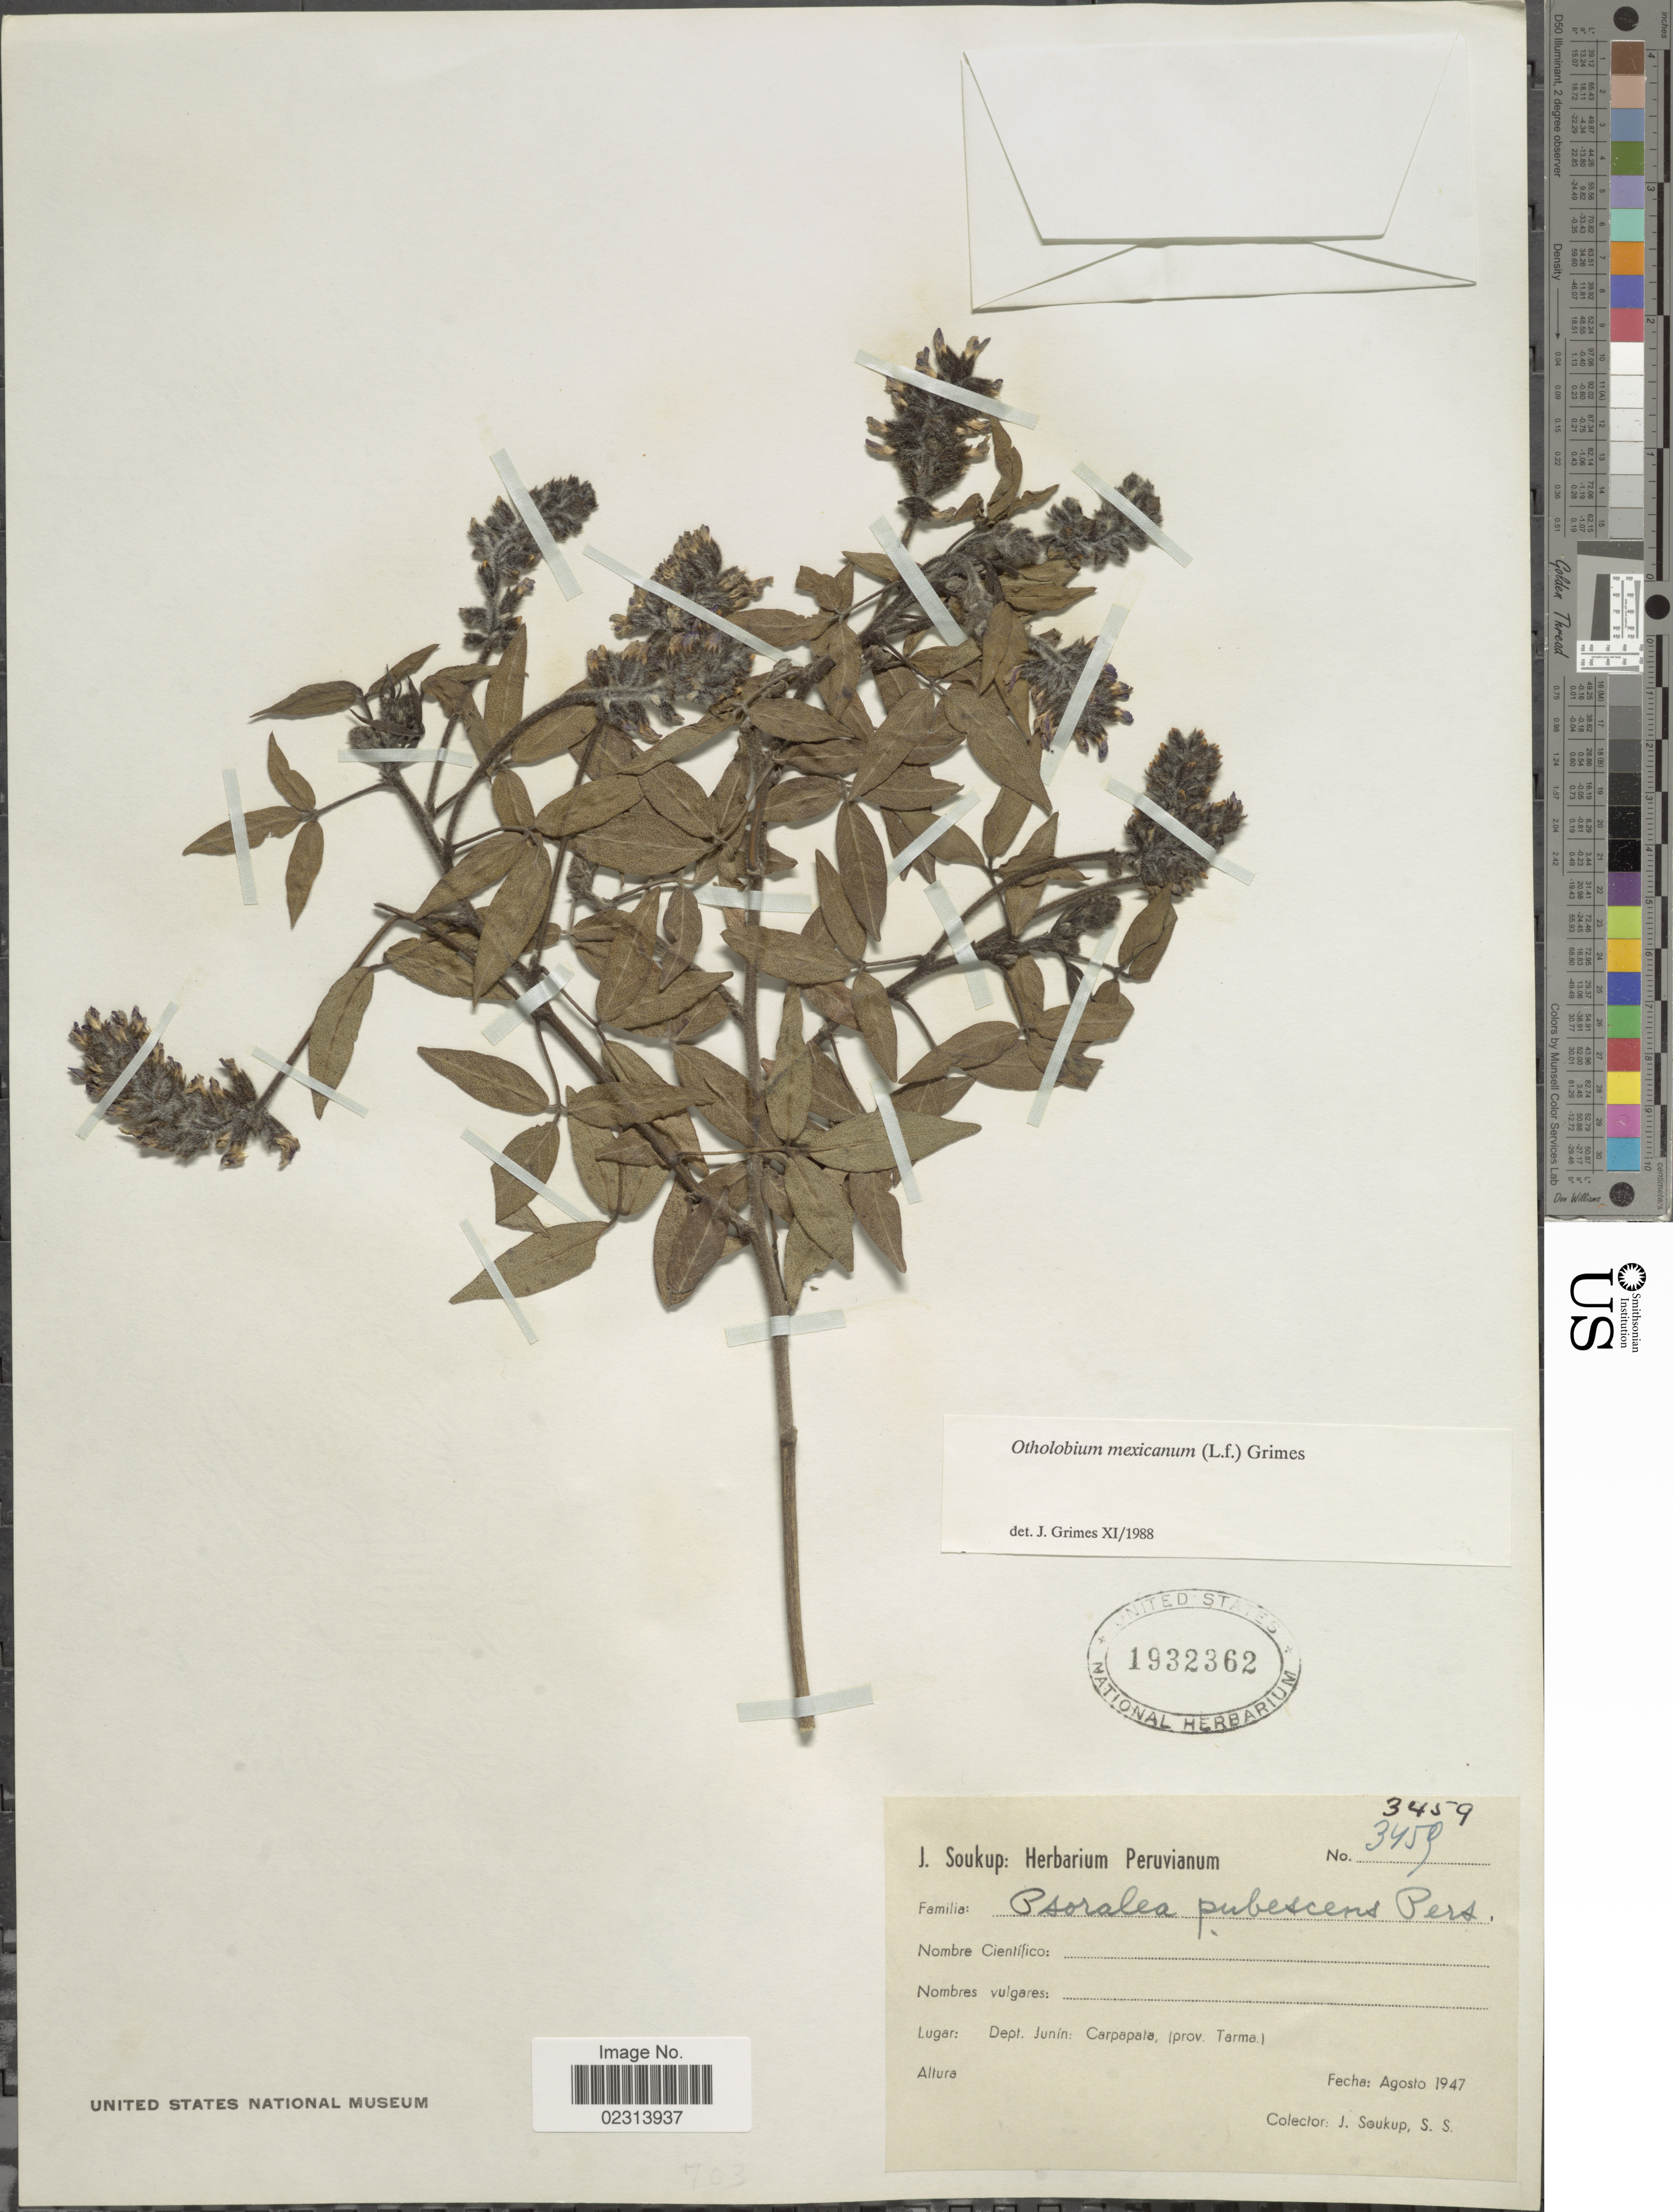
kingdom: Plantae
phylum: Tracheophyta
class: Magnoliopsida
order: Fabales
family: Fabaceae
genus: Otholobium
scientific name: Otholobium mexicanum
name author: (L. f.) J.W. Grimes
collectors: J. Soukup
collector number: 3459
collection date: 1947-08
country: Peru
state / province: Junín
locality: Dept. Junin: Carpapala, (prov. Tarma)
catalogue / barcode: US 1932362